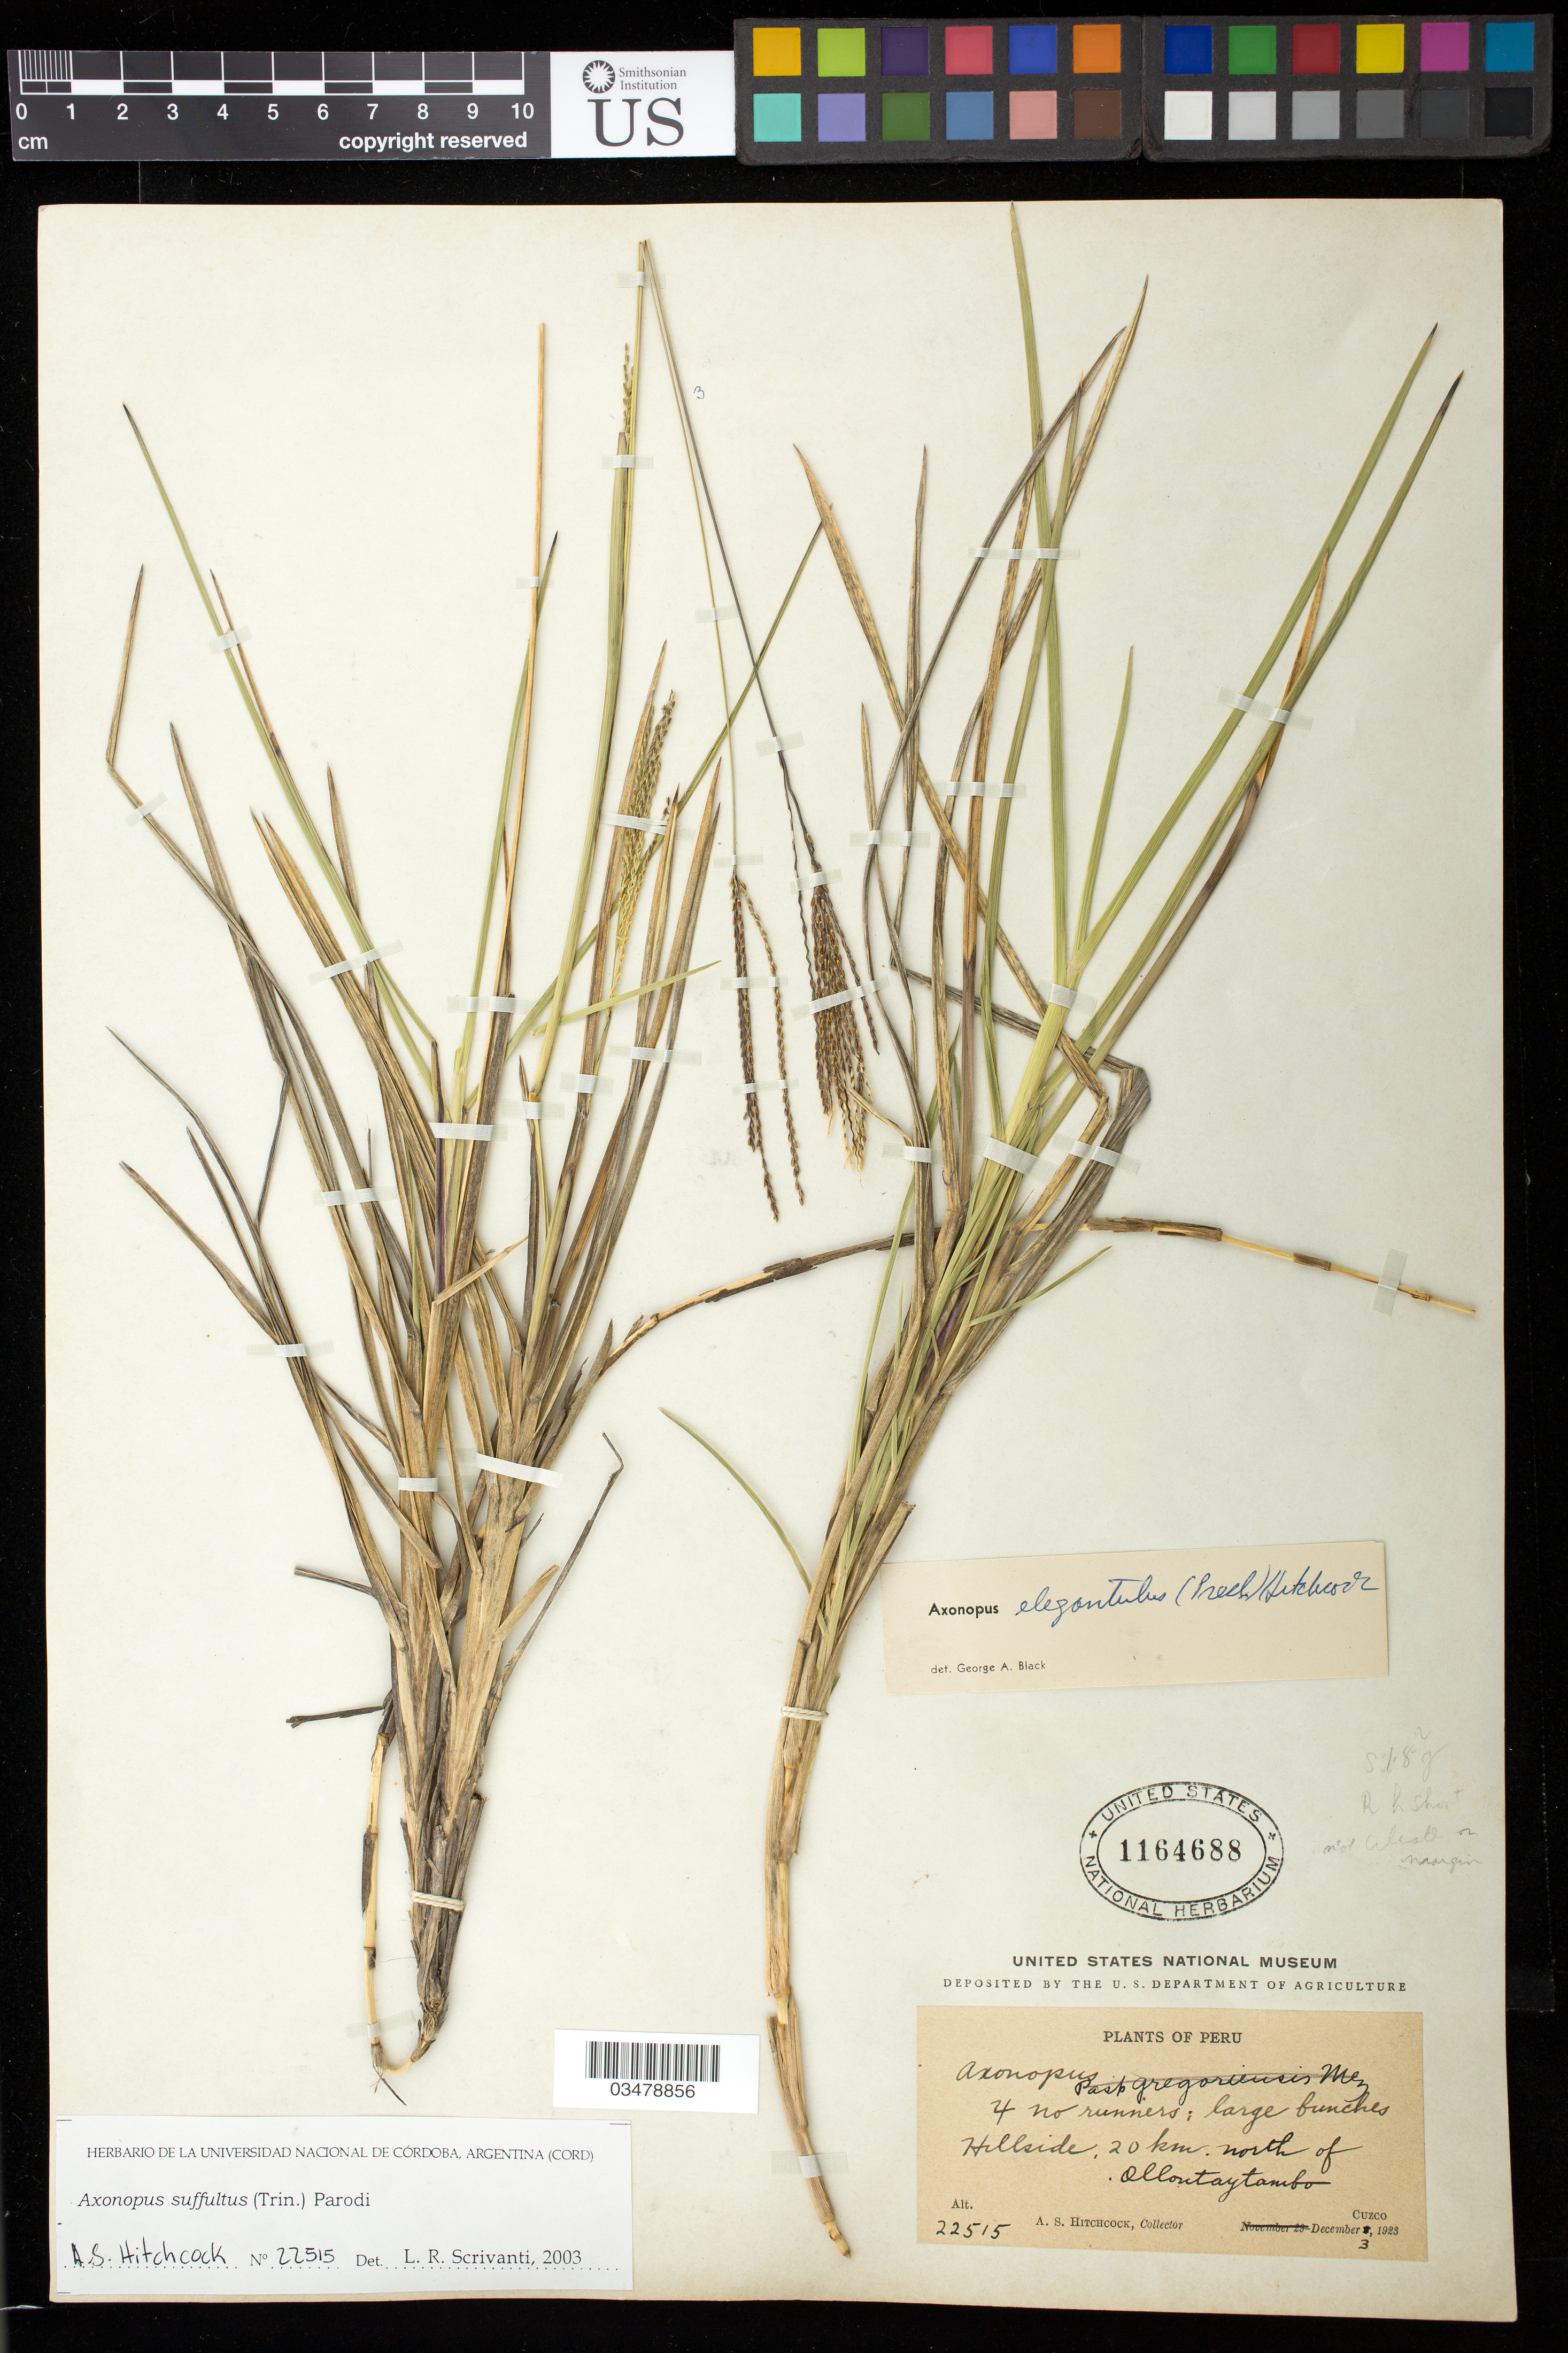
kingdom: Plantae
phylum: Tracheophyta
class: Liliopsida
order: Poales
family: Poaceae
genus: Axonopus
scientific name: Axonopus suffultus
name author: (Nees) Kuhlm.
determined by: Scrivanti, L. R.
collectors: A. S. Hitchcock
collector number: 22515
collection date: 1923-12-03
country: Peru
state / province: Cusco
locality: Rocky hillside, 20 Km north of Ollontaytambo.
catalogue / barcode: US 1164688